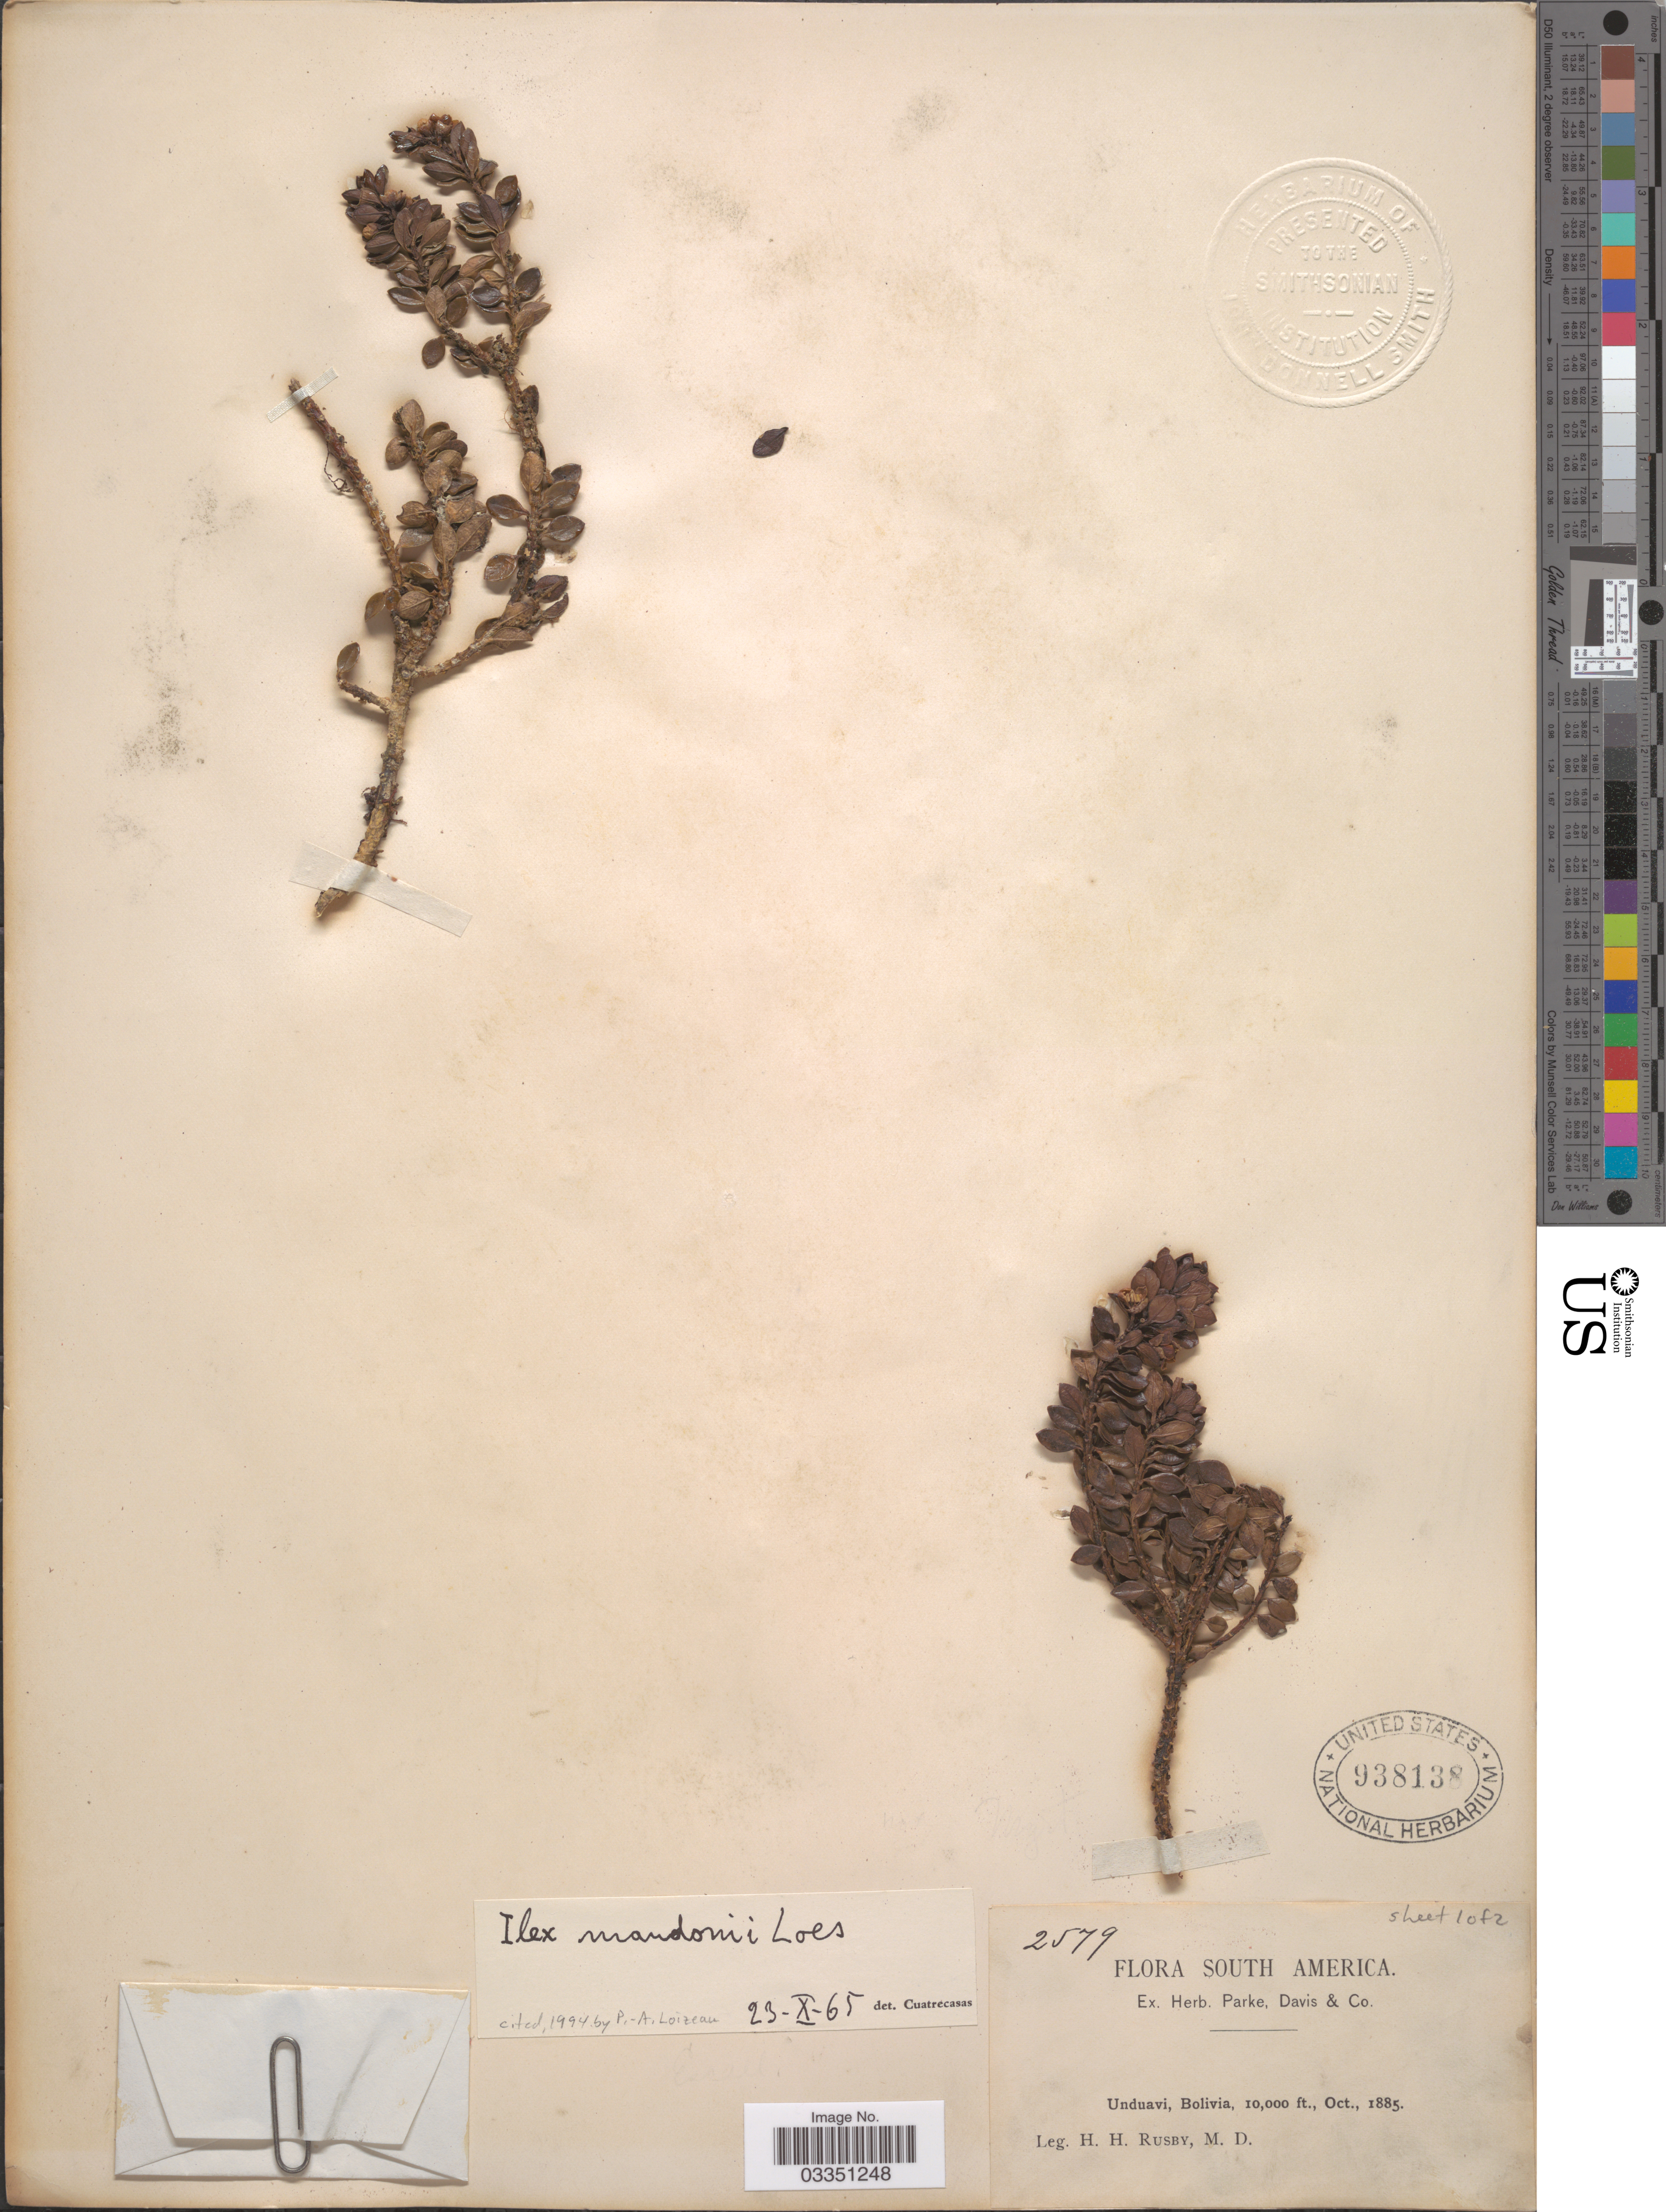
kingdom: Plantae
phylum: Tracheophyta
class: Magnoliopsida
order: Aquifoliales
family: Aquifoliaceae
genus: Ilex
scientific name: Ilex mandonii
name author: Loes.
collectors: H. H. Rusby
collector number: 2579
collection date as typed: Oct., 1885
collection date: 1885-10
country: Bolivia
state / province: La Paz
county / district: Nor Yungas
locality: Unduavi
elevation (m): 3048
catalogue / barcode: US 938138